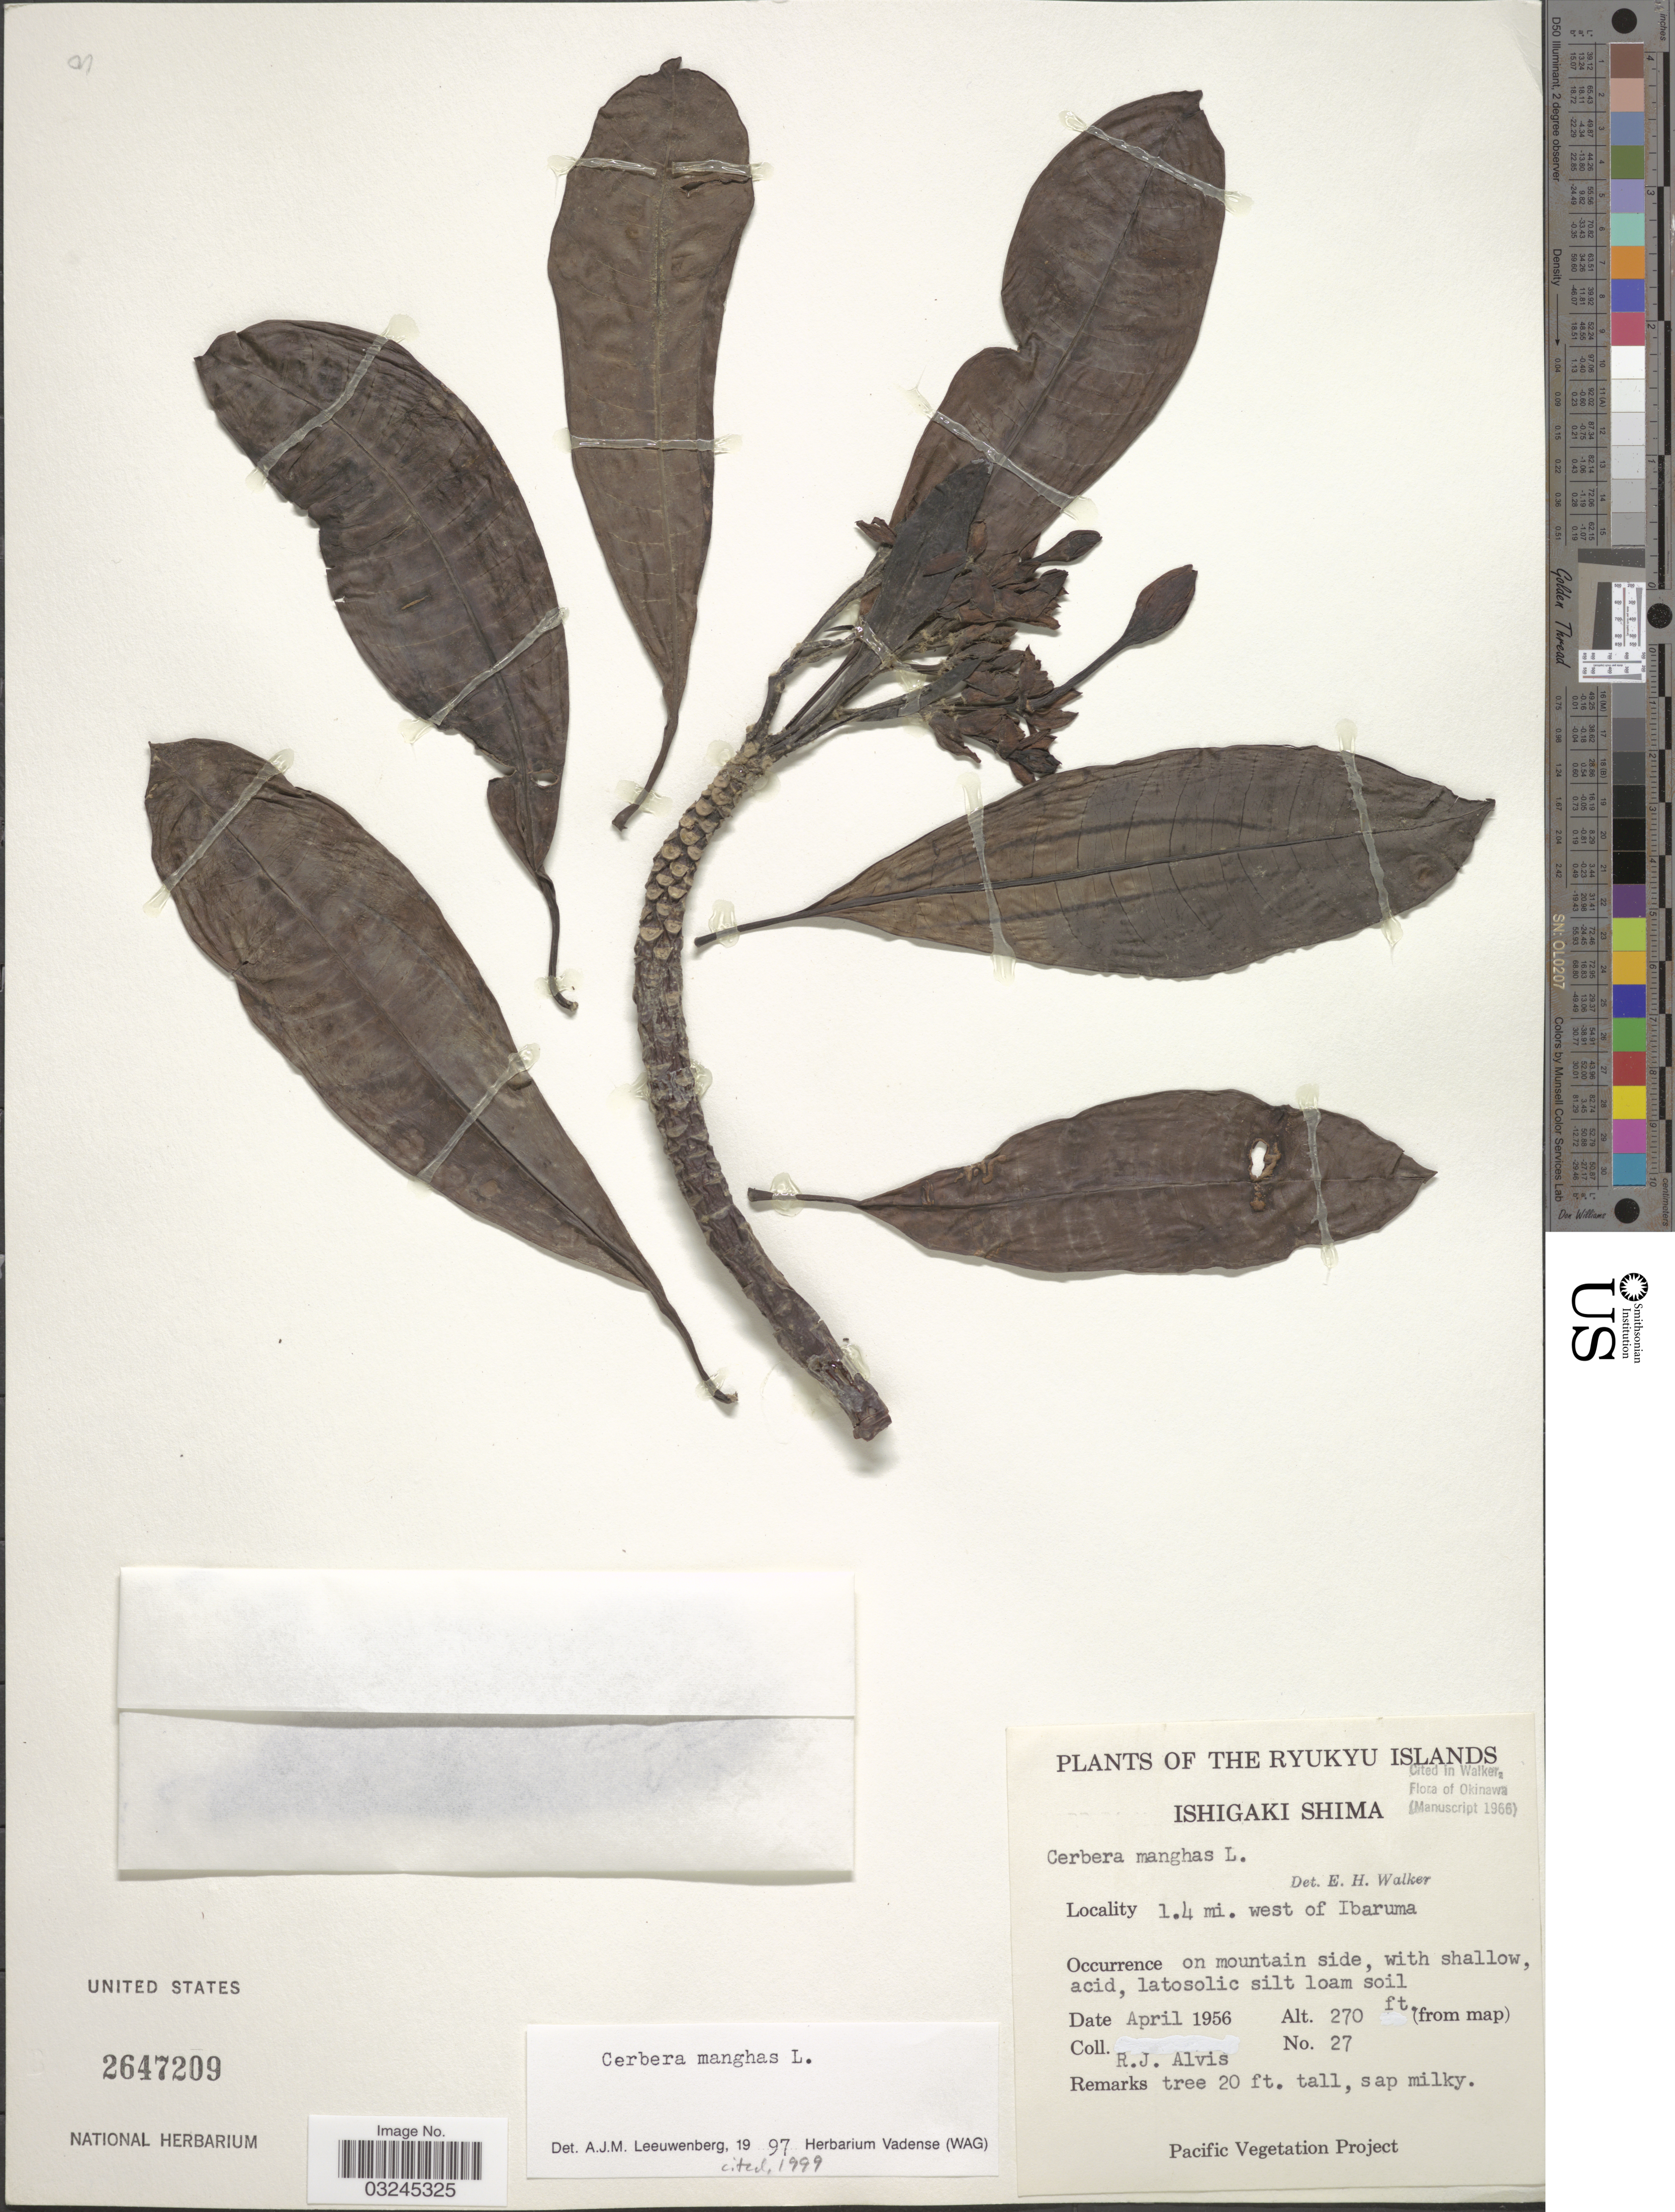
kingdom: Plantae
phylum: Tracheophyta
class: Magnoliopsida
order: Gentianales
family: Apocynaceae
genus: Cerbera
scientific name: Cerbera manghas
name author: L.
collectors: R. Alvis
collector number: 27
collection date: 1956-04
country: Japan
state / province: Okinawa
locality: The Ryukyu Islands. Ishigaki Shima. 1.4 mi. west of Ibaruma.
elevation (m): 82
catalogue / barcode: US 2647209